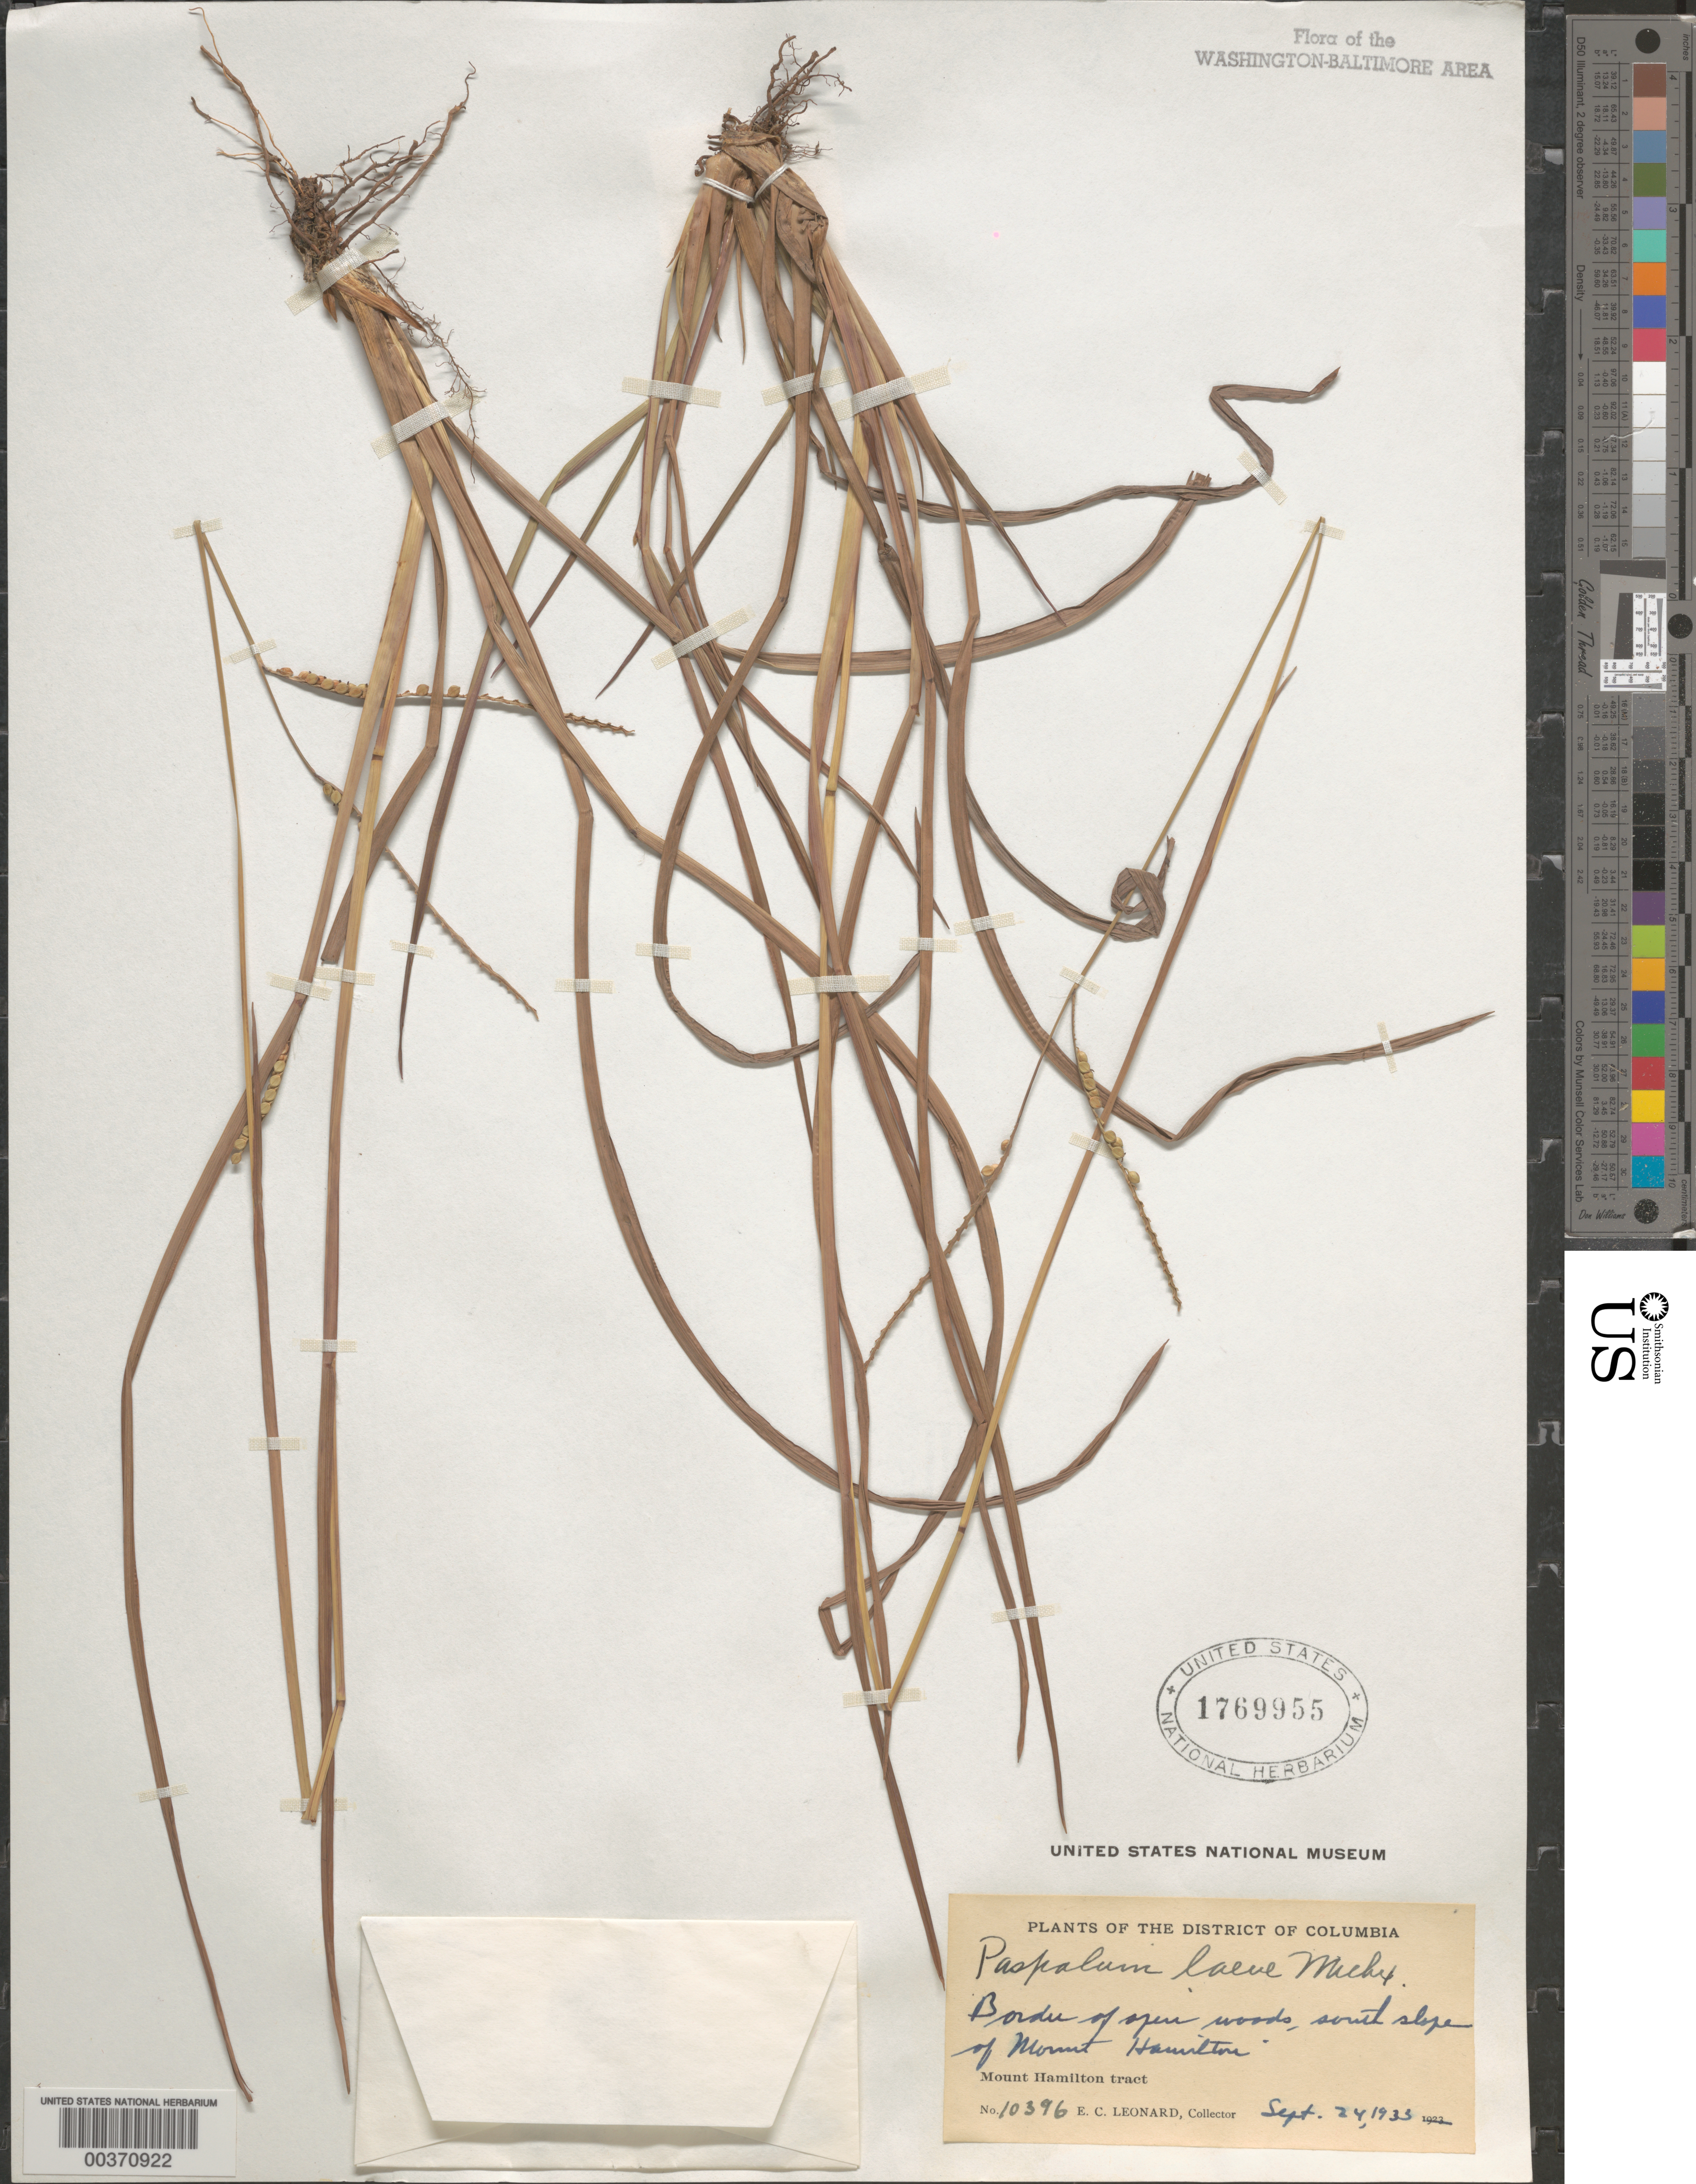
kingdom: Plantae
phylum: Tracheophyta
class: Liliopsida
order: Poales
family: Poaceae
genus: Paspalum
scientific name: Paspalum laeve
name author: Michx.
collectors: E. C. Leonard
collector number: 10396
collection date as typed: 24 Sep 1933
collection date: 1933-09-24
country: United States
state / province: District of Columbia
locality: Mount Hamilton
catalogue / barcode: US 1769955